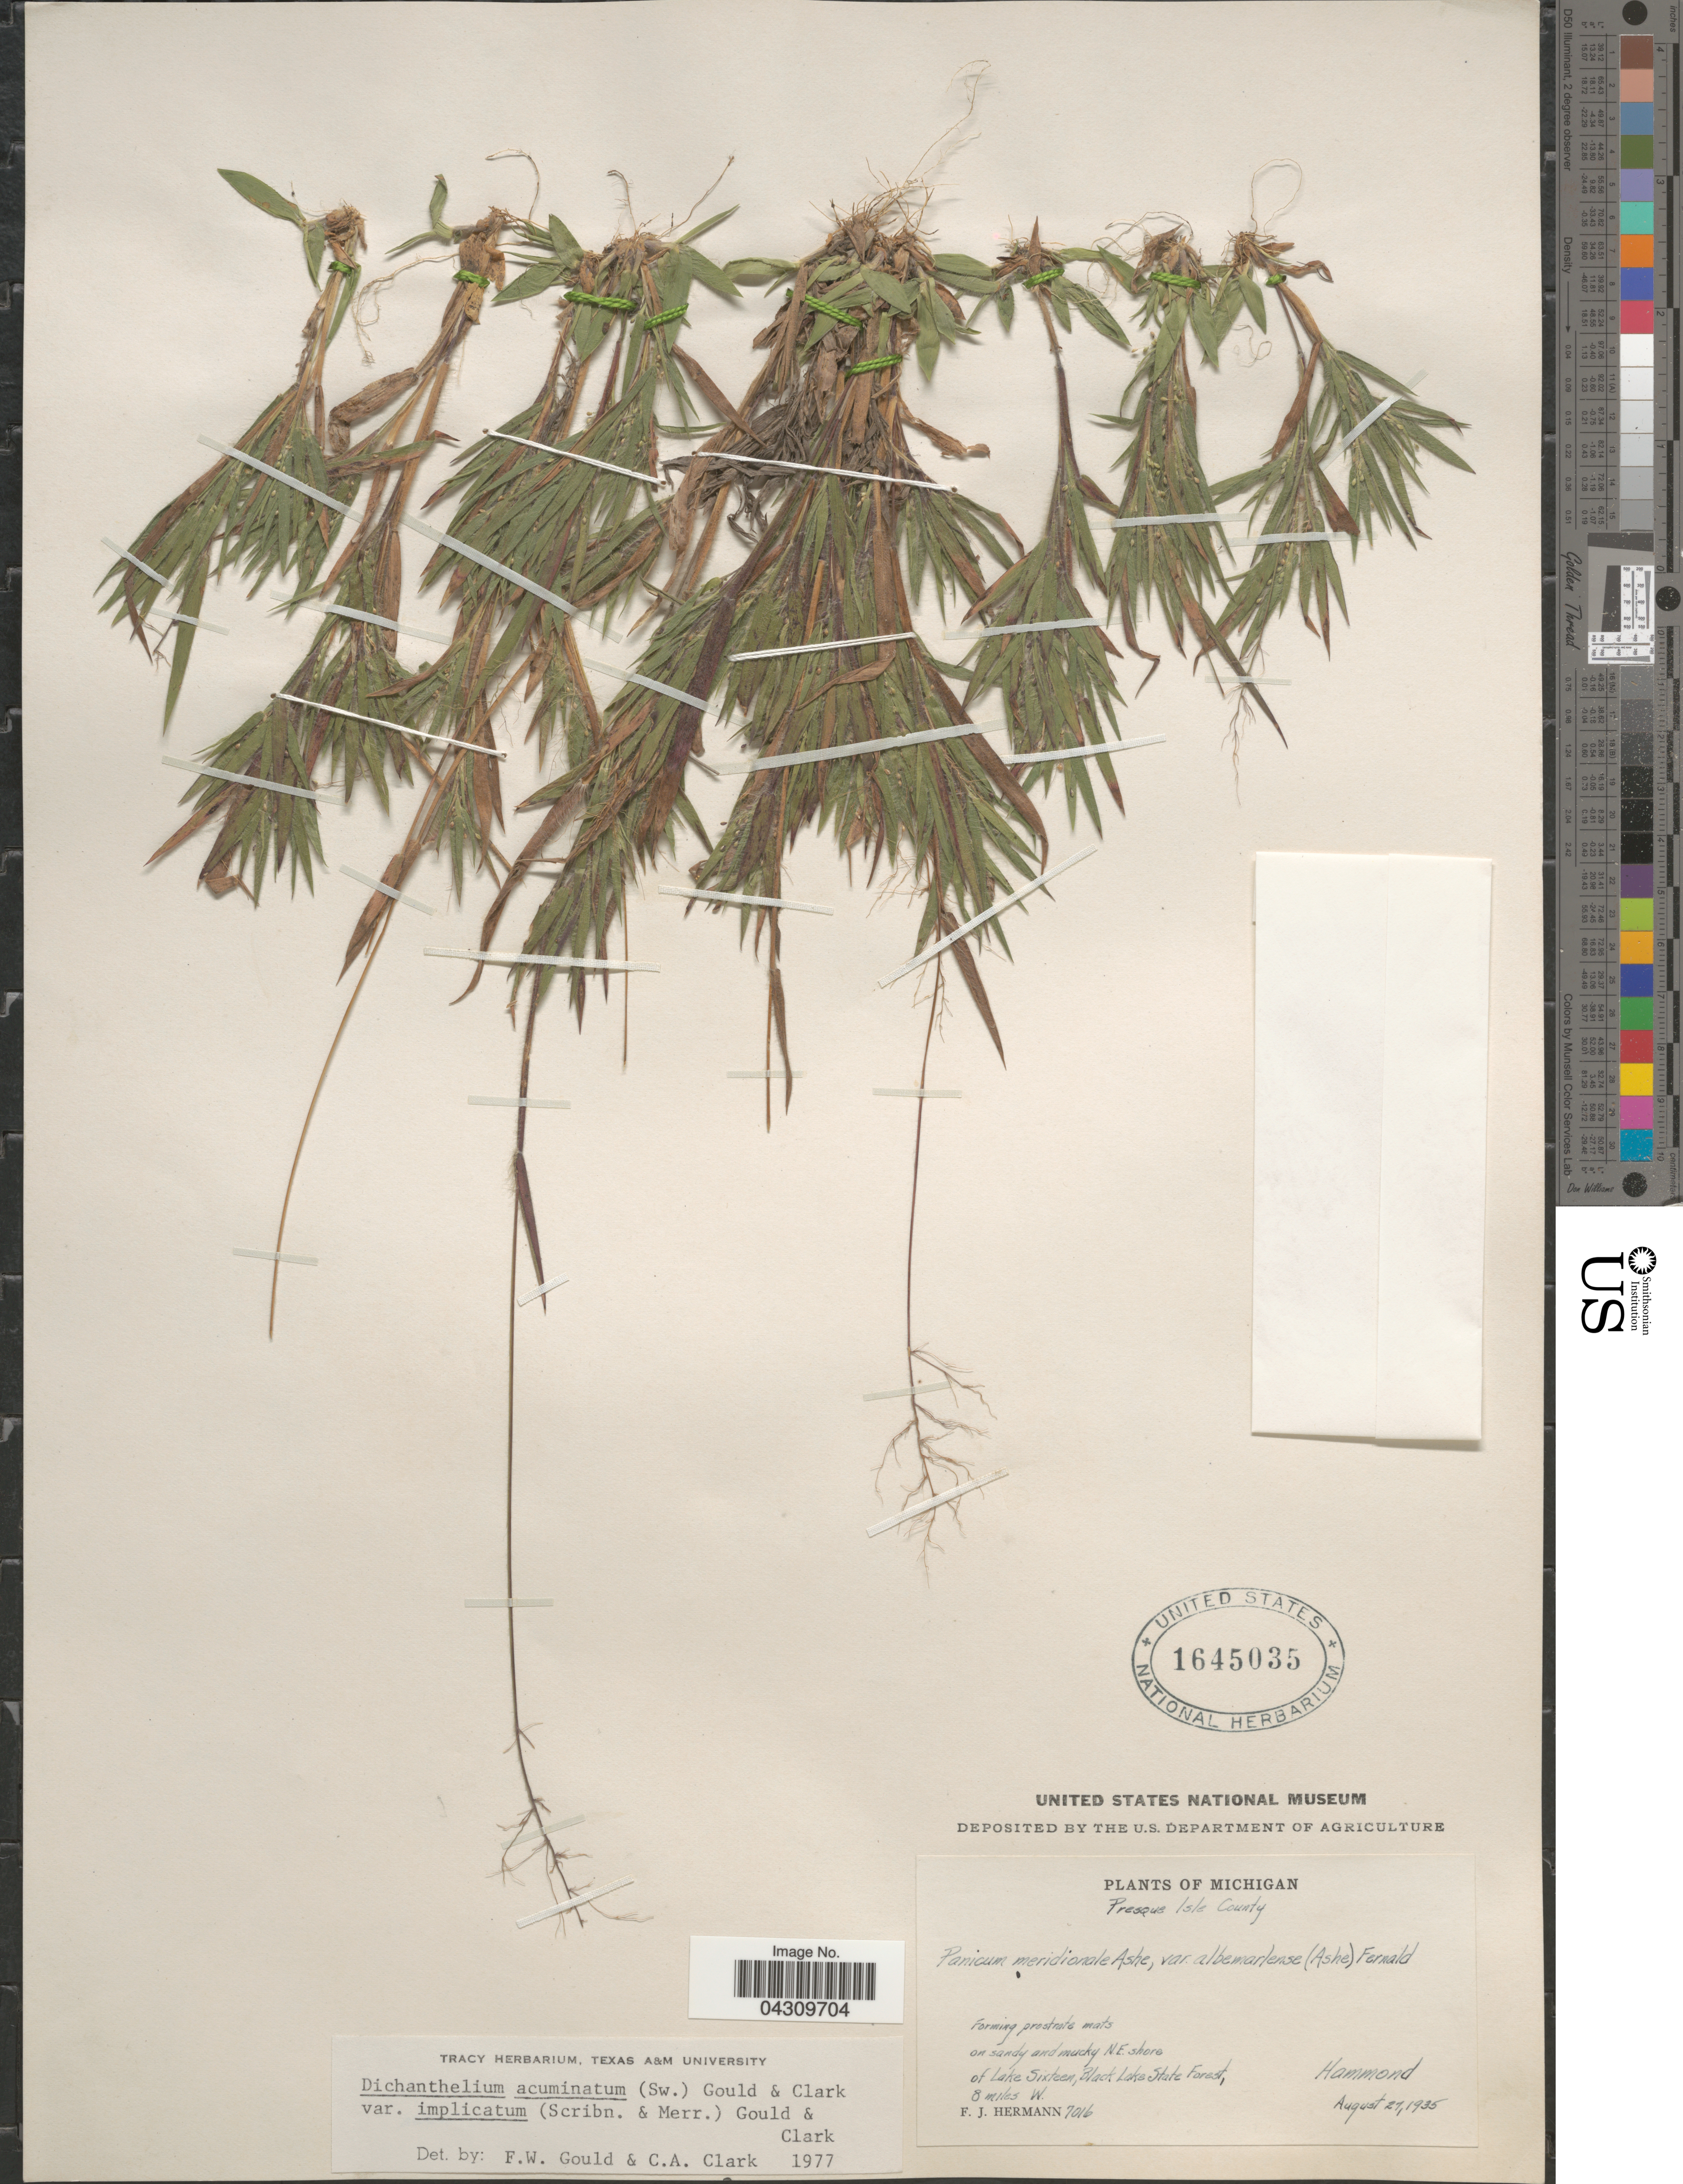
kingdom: Plantae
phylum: Tracheophyta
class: Liliopsida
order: Poales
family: Poaceae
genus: Dichanthelium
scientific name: Dichanthelium acuminatum var. acuminatum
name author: (Sw.) Gould & C.A. Clark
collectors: F. J. Hermann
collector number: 7016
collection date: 1935-08-27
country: United States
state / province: Michigan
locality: Presque Isle County. On sandy and mucky NE shore of Lake Sixteen, Black Lake State Forest, 8 miles W. Hammond.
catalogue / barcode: US 1645035